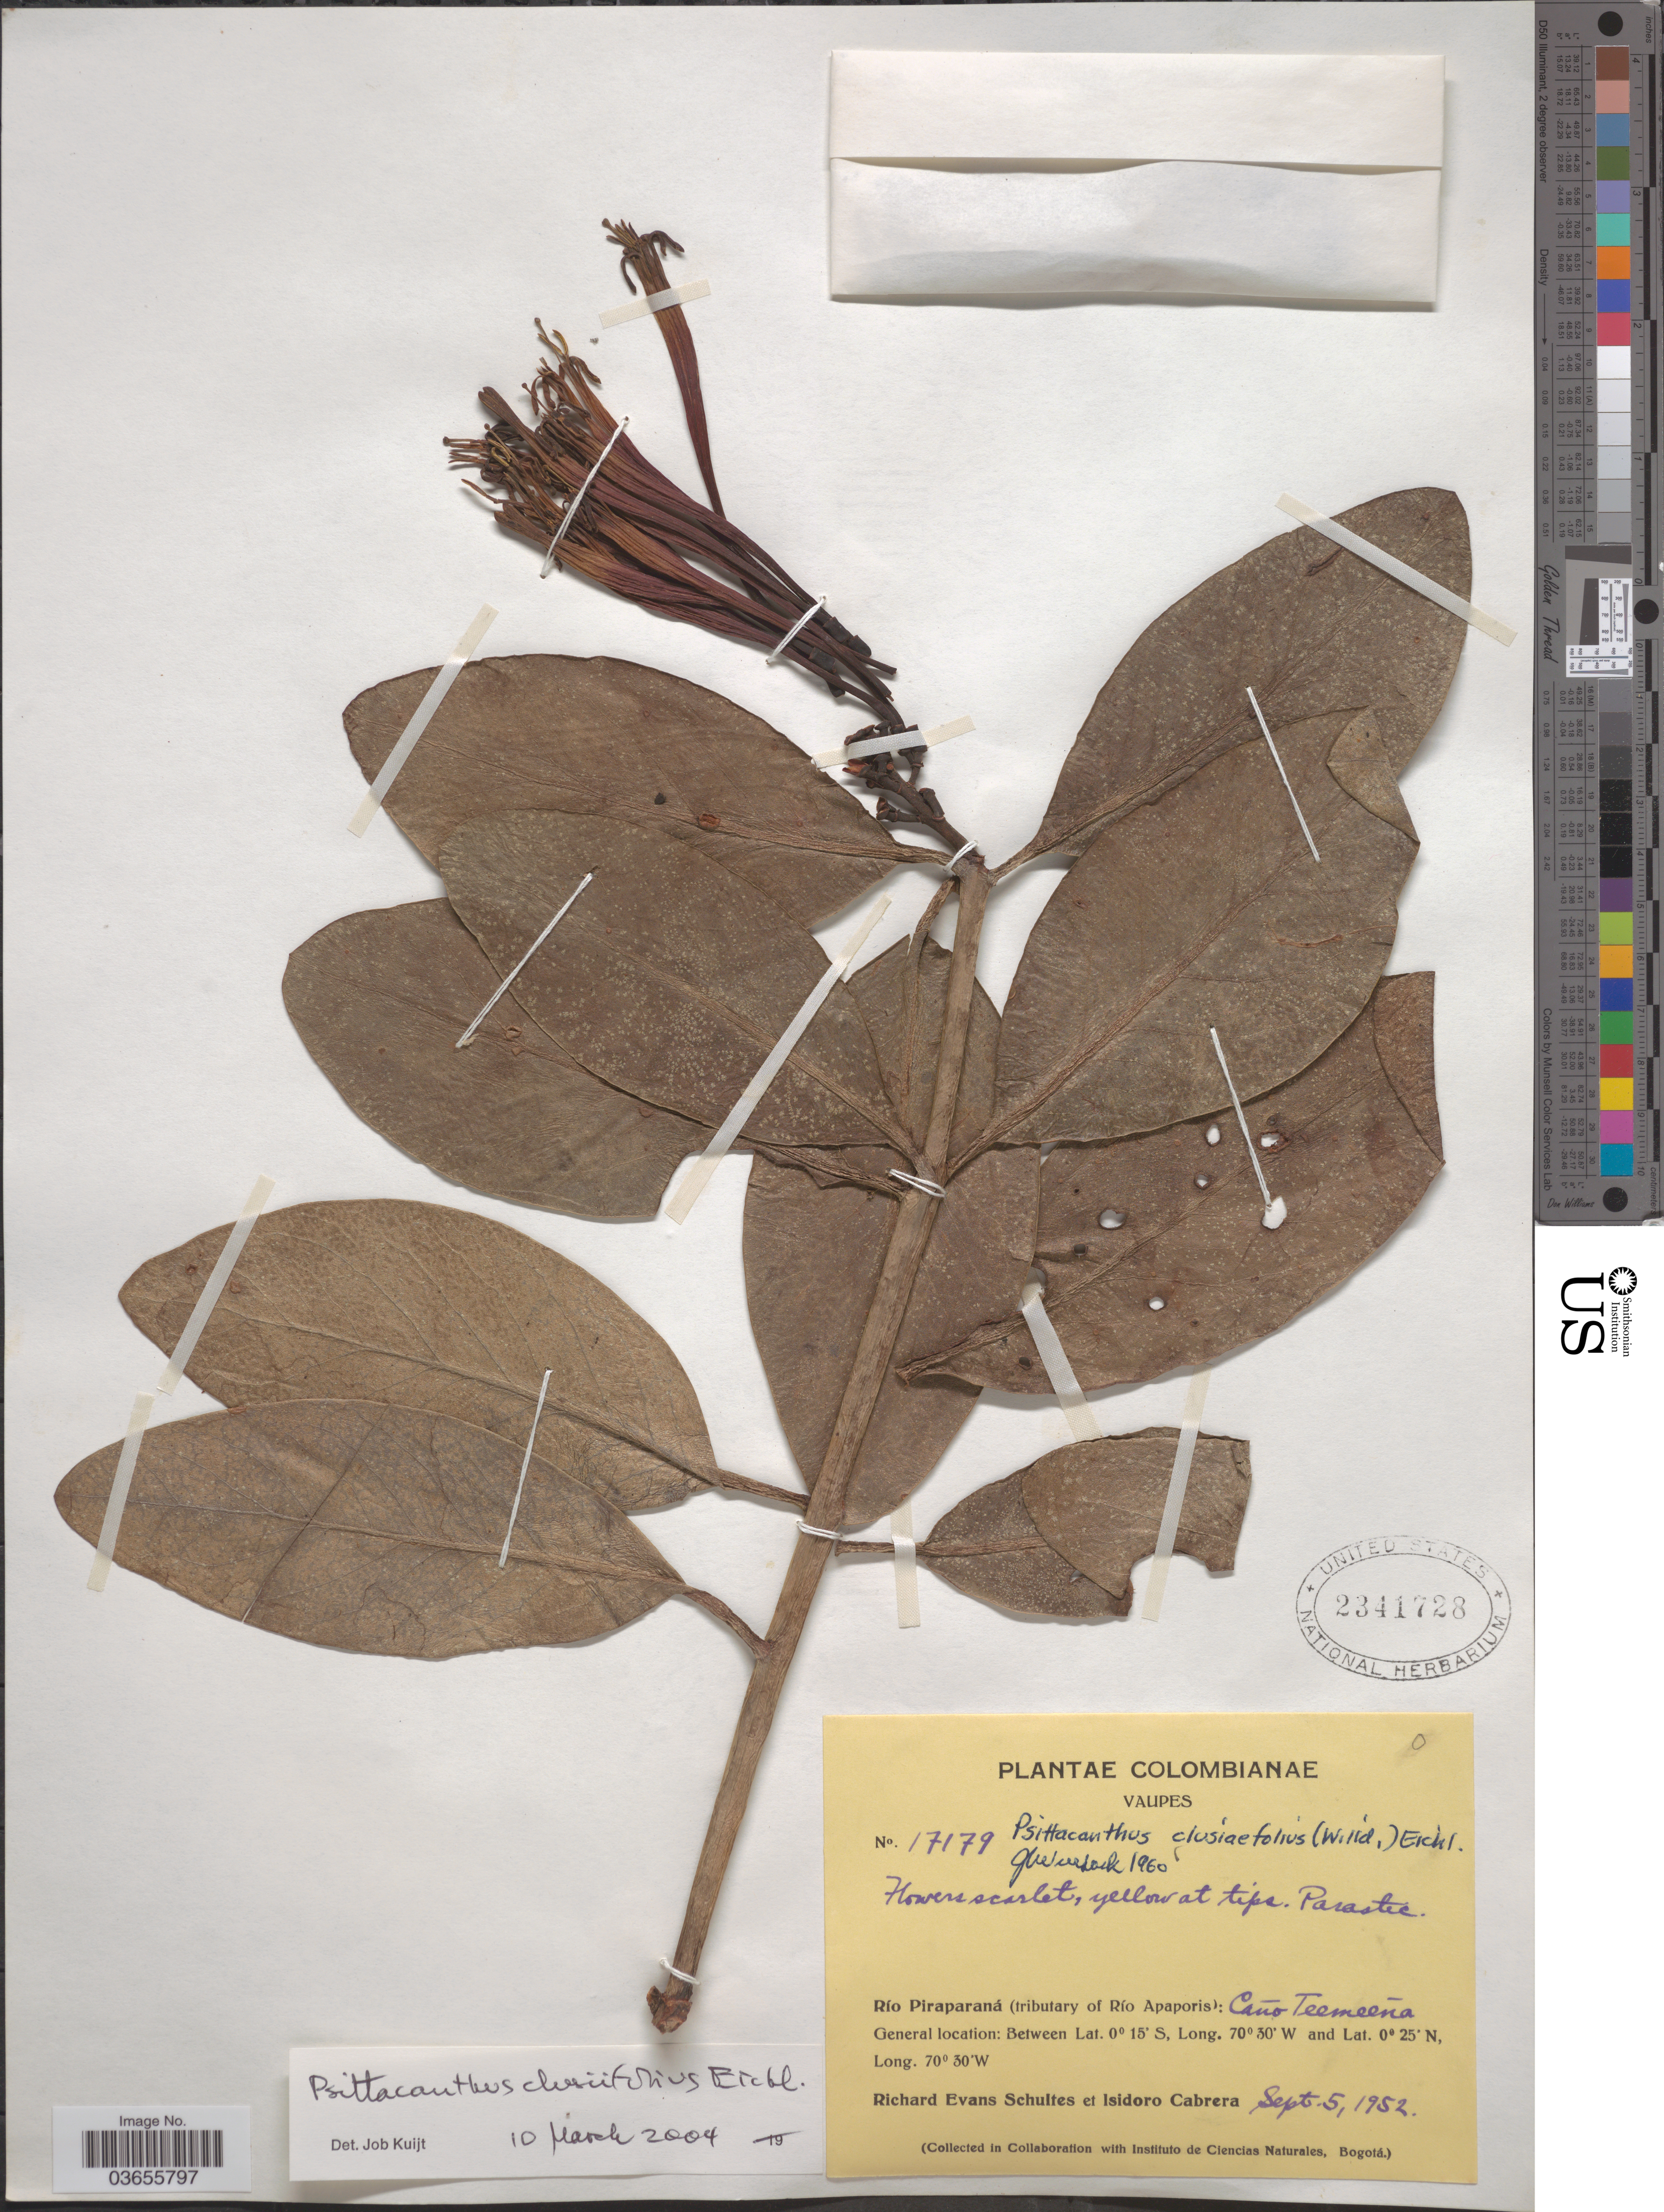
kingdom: Plantae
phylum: Tracheophyta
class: Magnoliopsida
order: Santalales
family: Loranthaceae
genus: Psittacanthus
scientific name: Psittacanthus clusiifolius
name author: Eichler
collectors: R. E. Schultes & F. Lopéz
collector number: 17179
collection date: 1952-09-05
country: Colombia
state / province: Vaupés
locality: Río Piraparaná (tributary of Río Apaporis): Caño Teemeeña.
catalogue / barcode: US 2341728